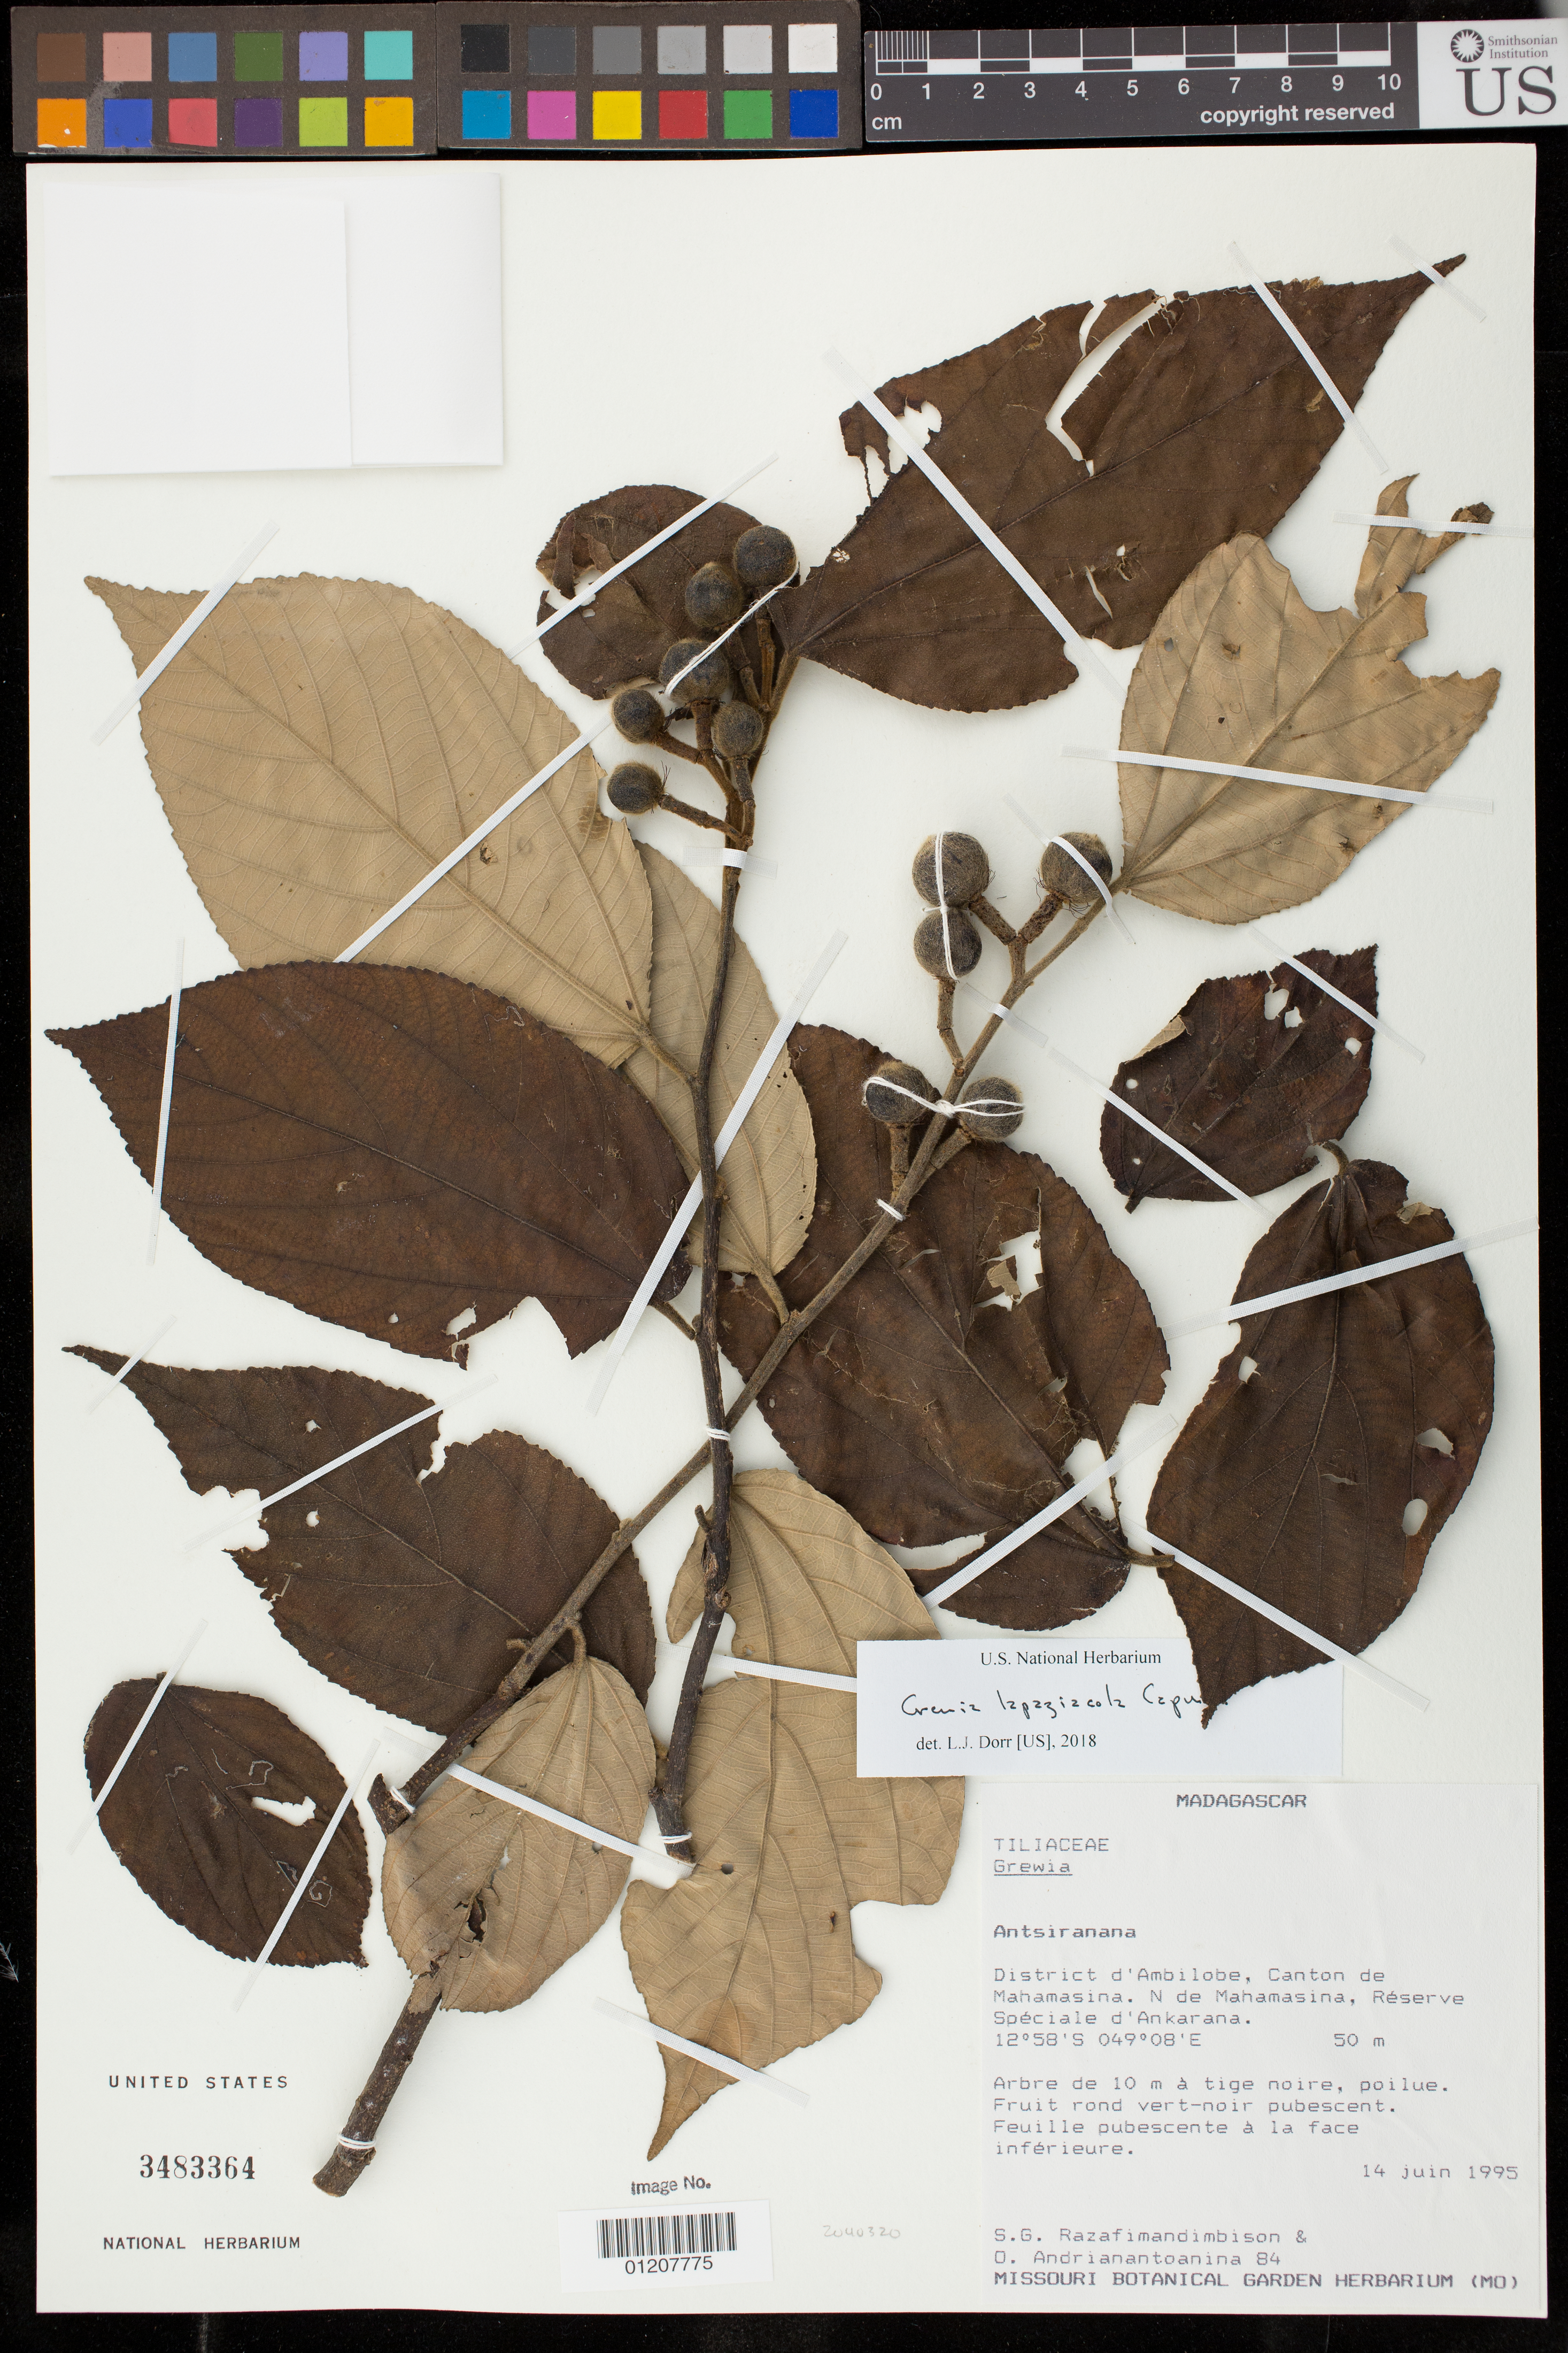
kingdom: Plantae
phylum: Tracheophyta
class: Magnoliopsida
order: Malvales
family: Malvaceae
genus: Grewia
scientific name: Grewia lapiazicola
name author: Capuron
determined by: Dorr, L. J., (BOT), Smithsonian Institution - National Museum of Natural History (UNITED STATES)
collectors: S. Razafimandimbison & O. Andrianantoanina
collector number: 84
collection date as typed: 14 Jun 1995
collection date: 1995-06-14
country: Madagascar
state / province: Diana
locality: Antsiranana. District d'Ambilobe, Canton de Mahamasina. N de Mahamasina, Réserve Spéciale d'Ankarana.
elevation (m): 50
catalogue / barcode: US 3483364